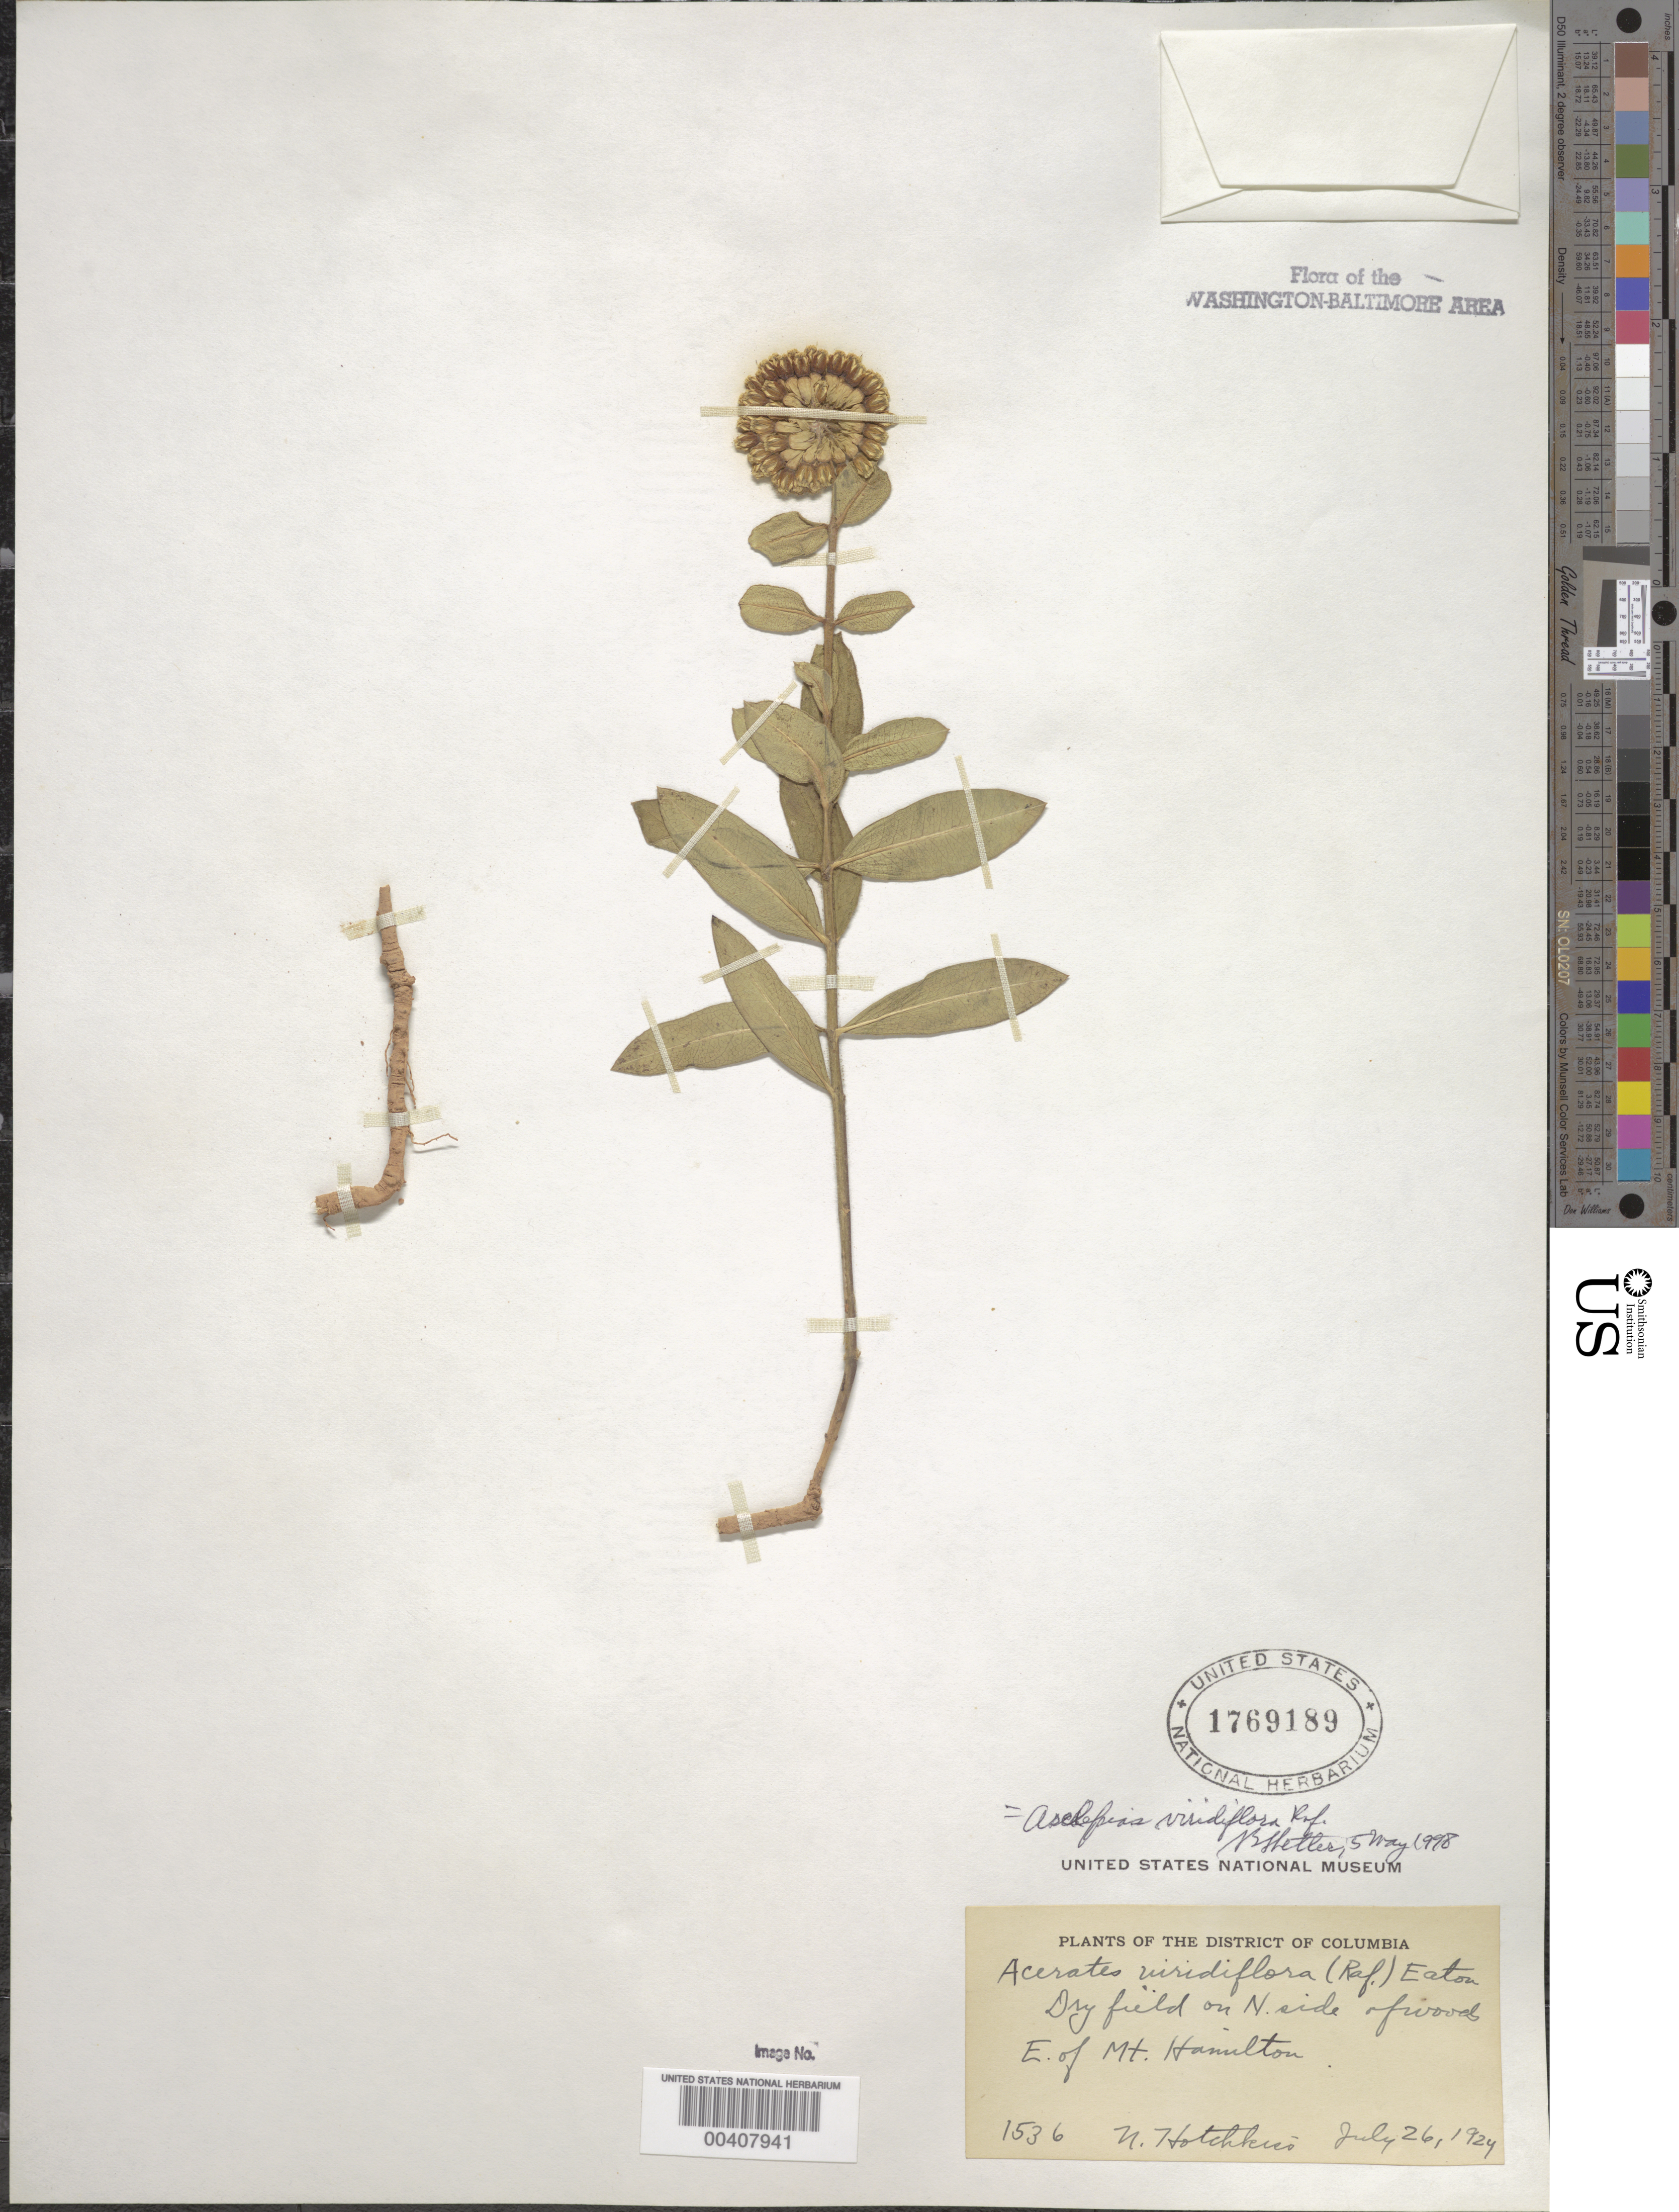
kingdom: Plantae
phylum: Tracheophyta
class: Magnoliopsida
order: Gentianales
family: Apocynaceae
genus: Asclepias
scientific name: Asclepias viridiflora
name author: Raf.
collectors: N. Hotchkiss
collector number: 1536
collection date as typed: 26 Jul 1924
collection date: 1924-07-26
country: United States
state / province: District of Columbia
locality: East of Mount Hamilton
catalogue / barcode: US 1769189